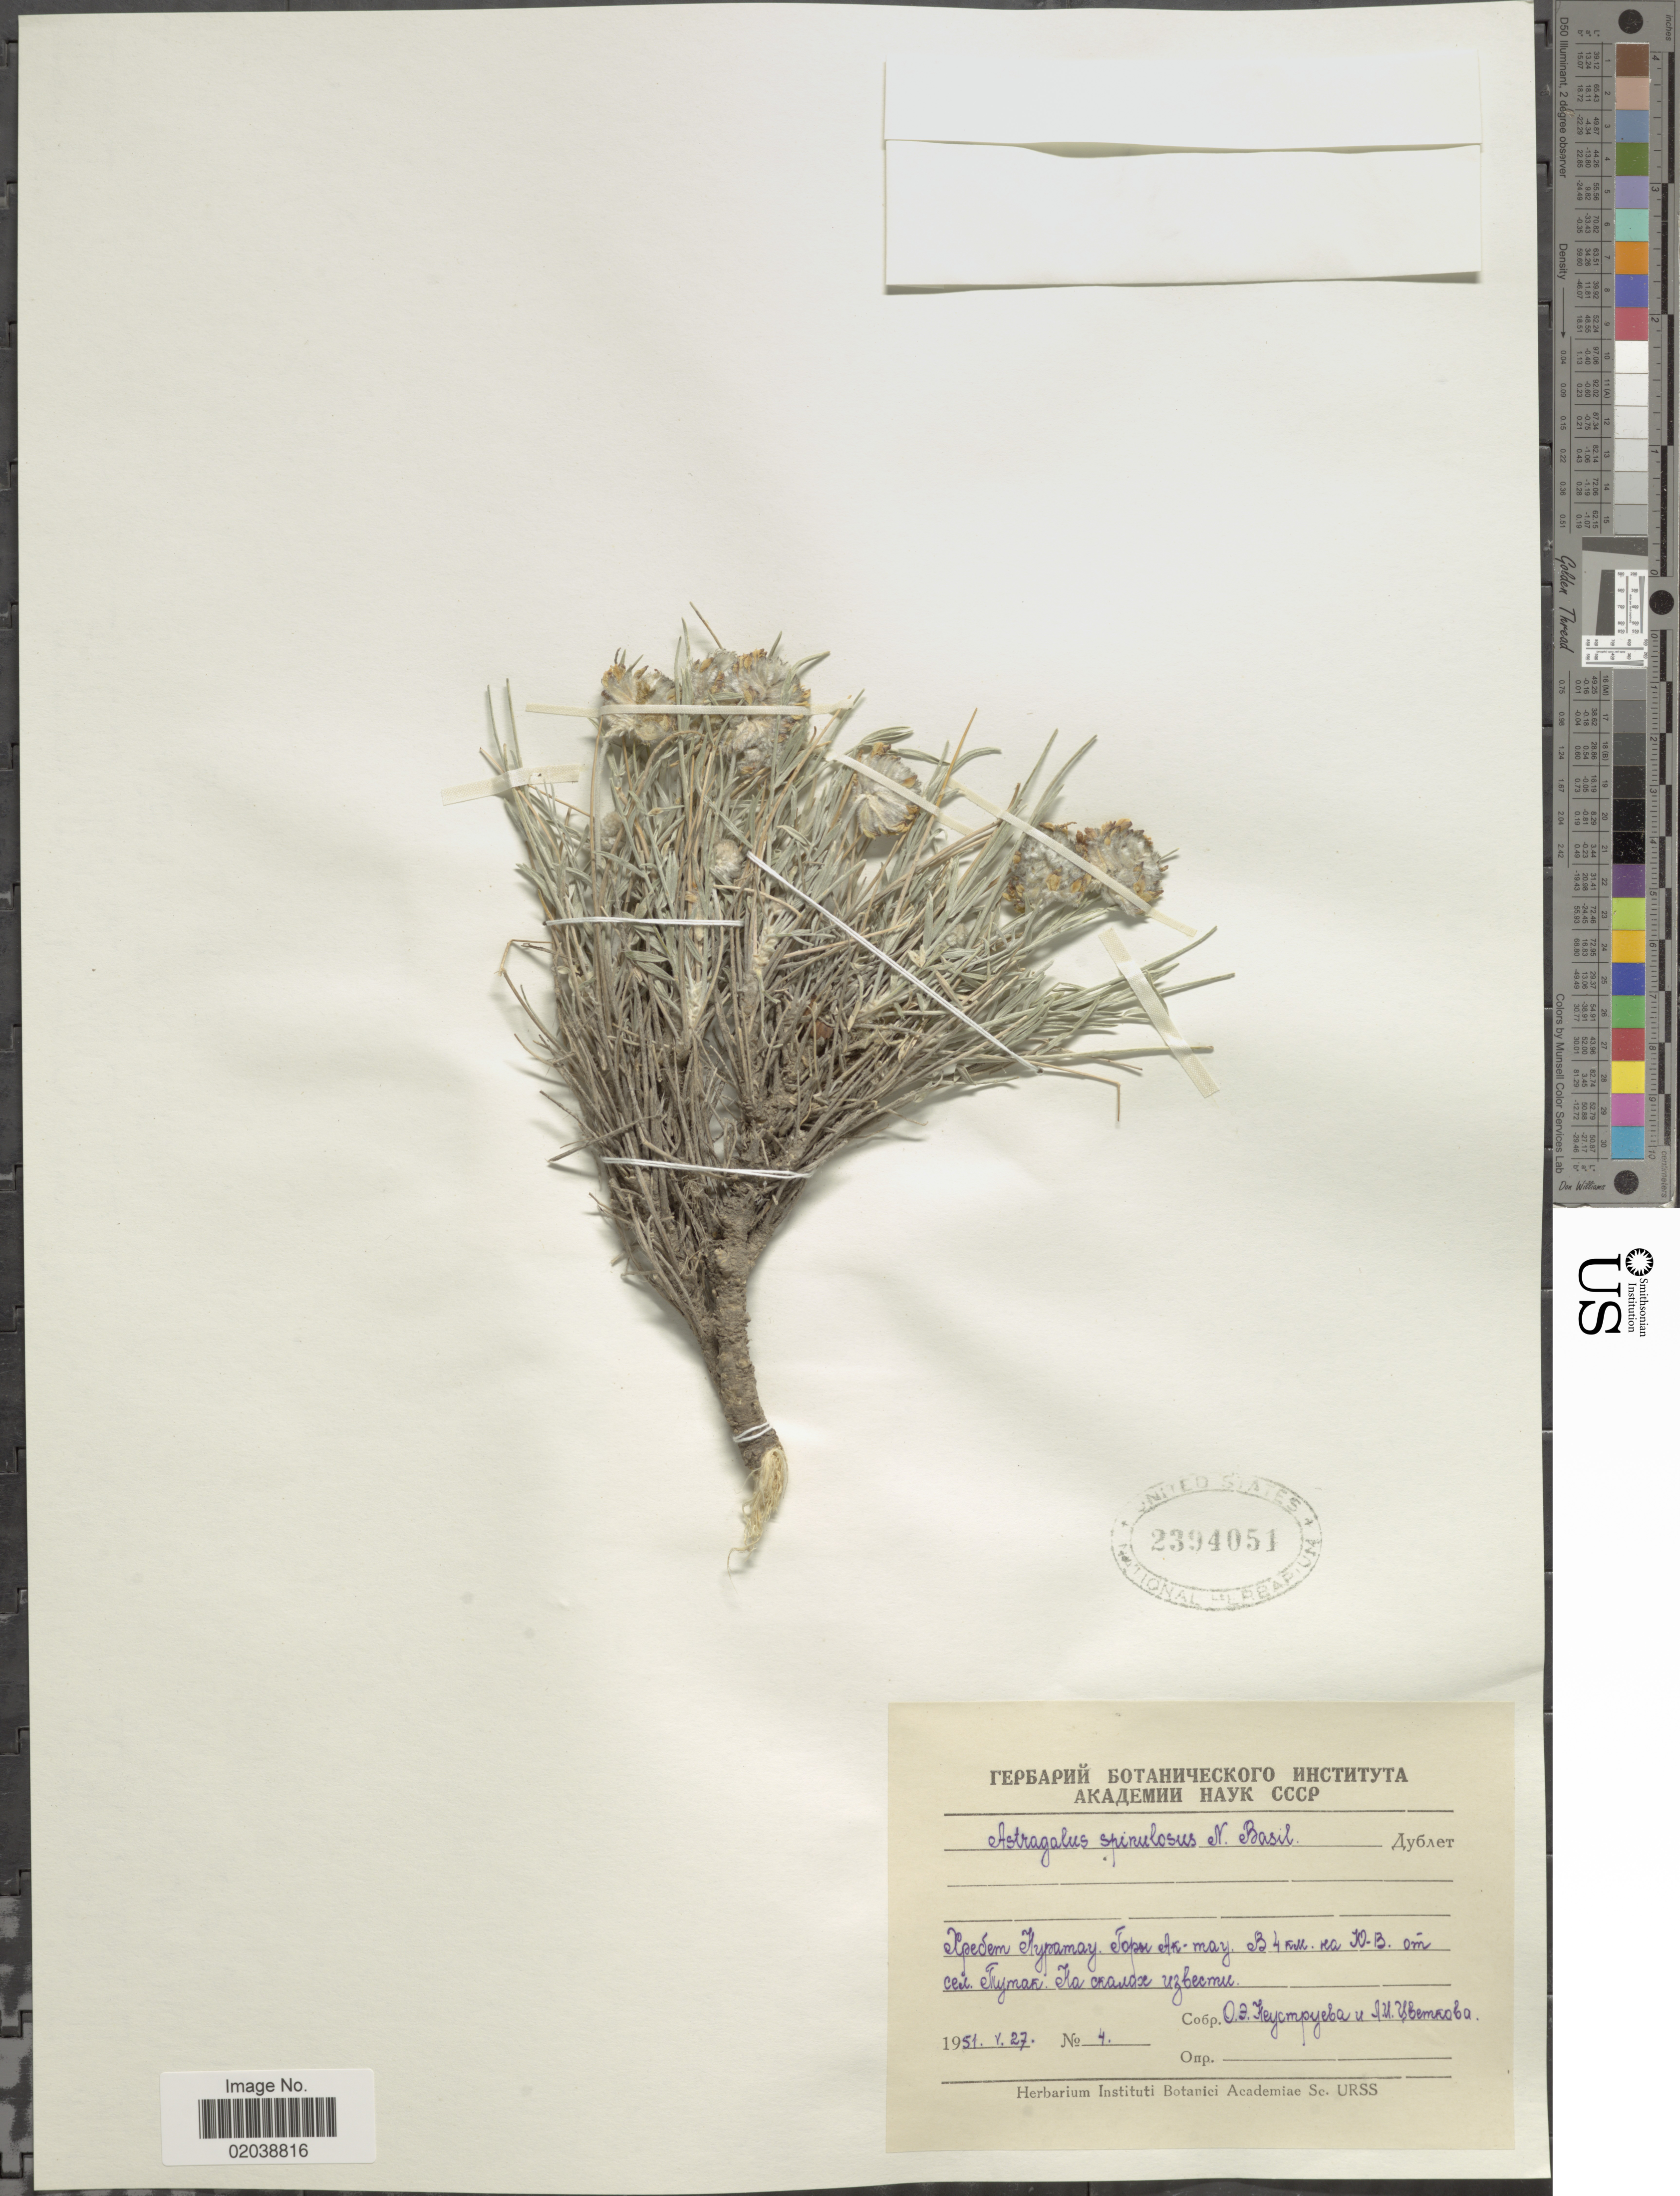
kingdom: Plantae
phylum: Tracheophyta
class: Magnoliopsida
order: Fabales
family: Fabaceae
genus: Astragalus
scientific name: Astragalus spinulosus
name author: Basilevskaja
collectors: O. Neustrueva & L. Tsvetkova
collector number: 4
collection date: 1951-05-27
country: Uzbekistan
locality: Nuratau Mountains, Ak- tau Mountain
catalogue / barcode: US 2394051